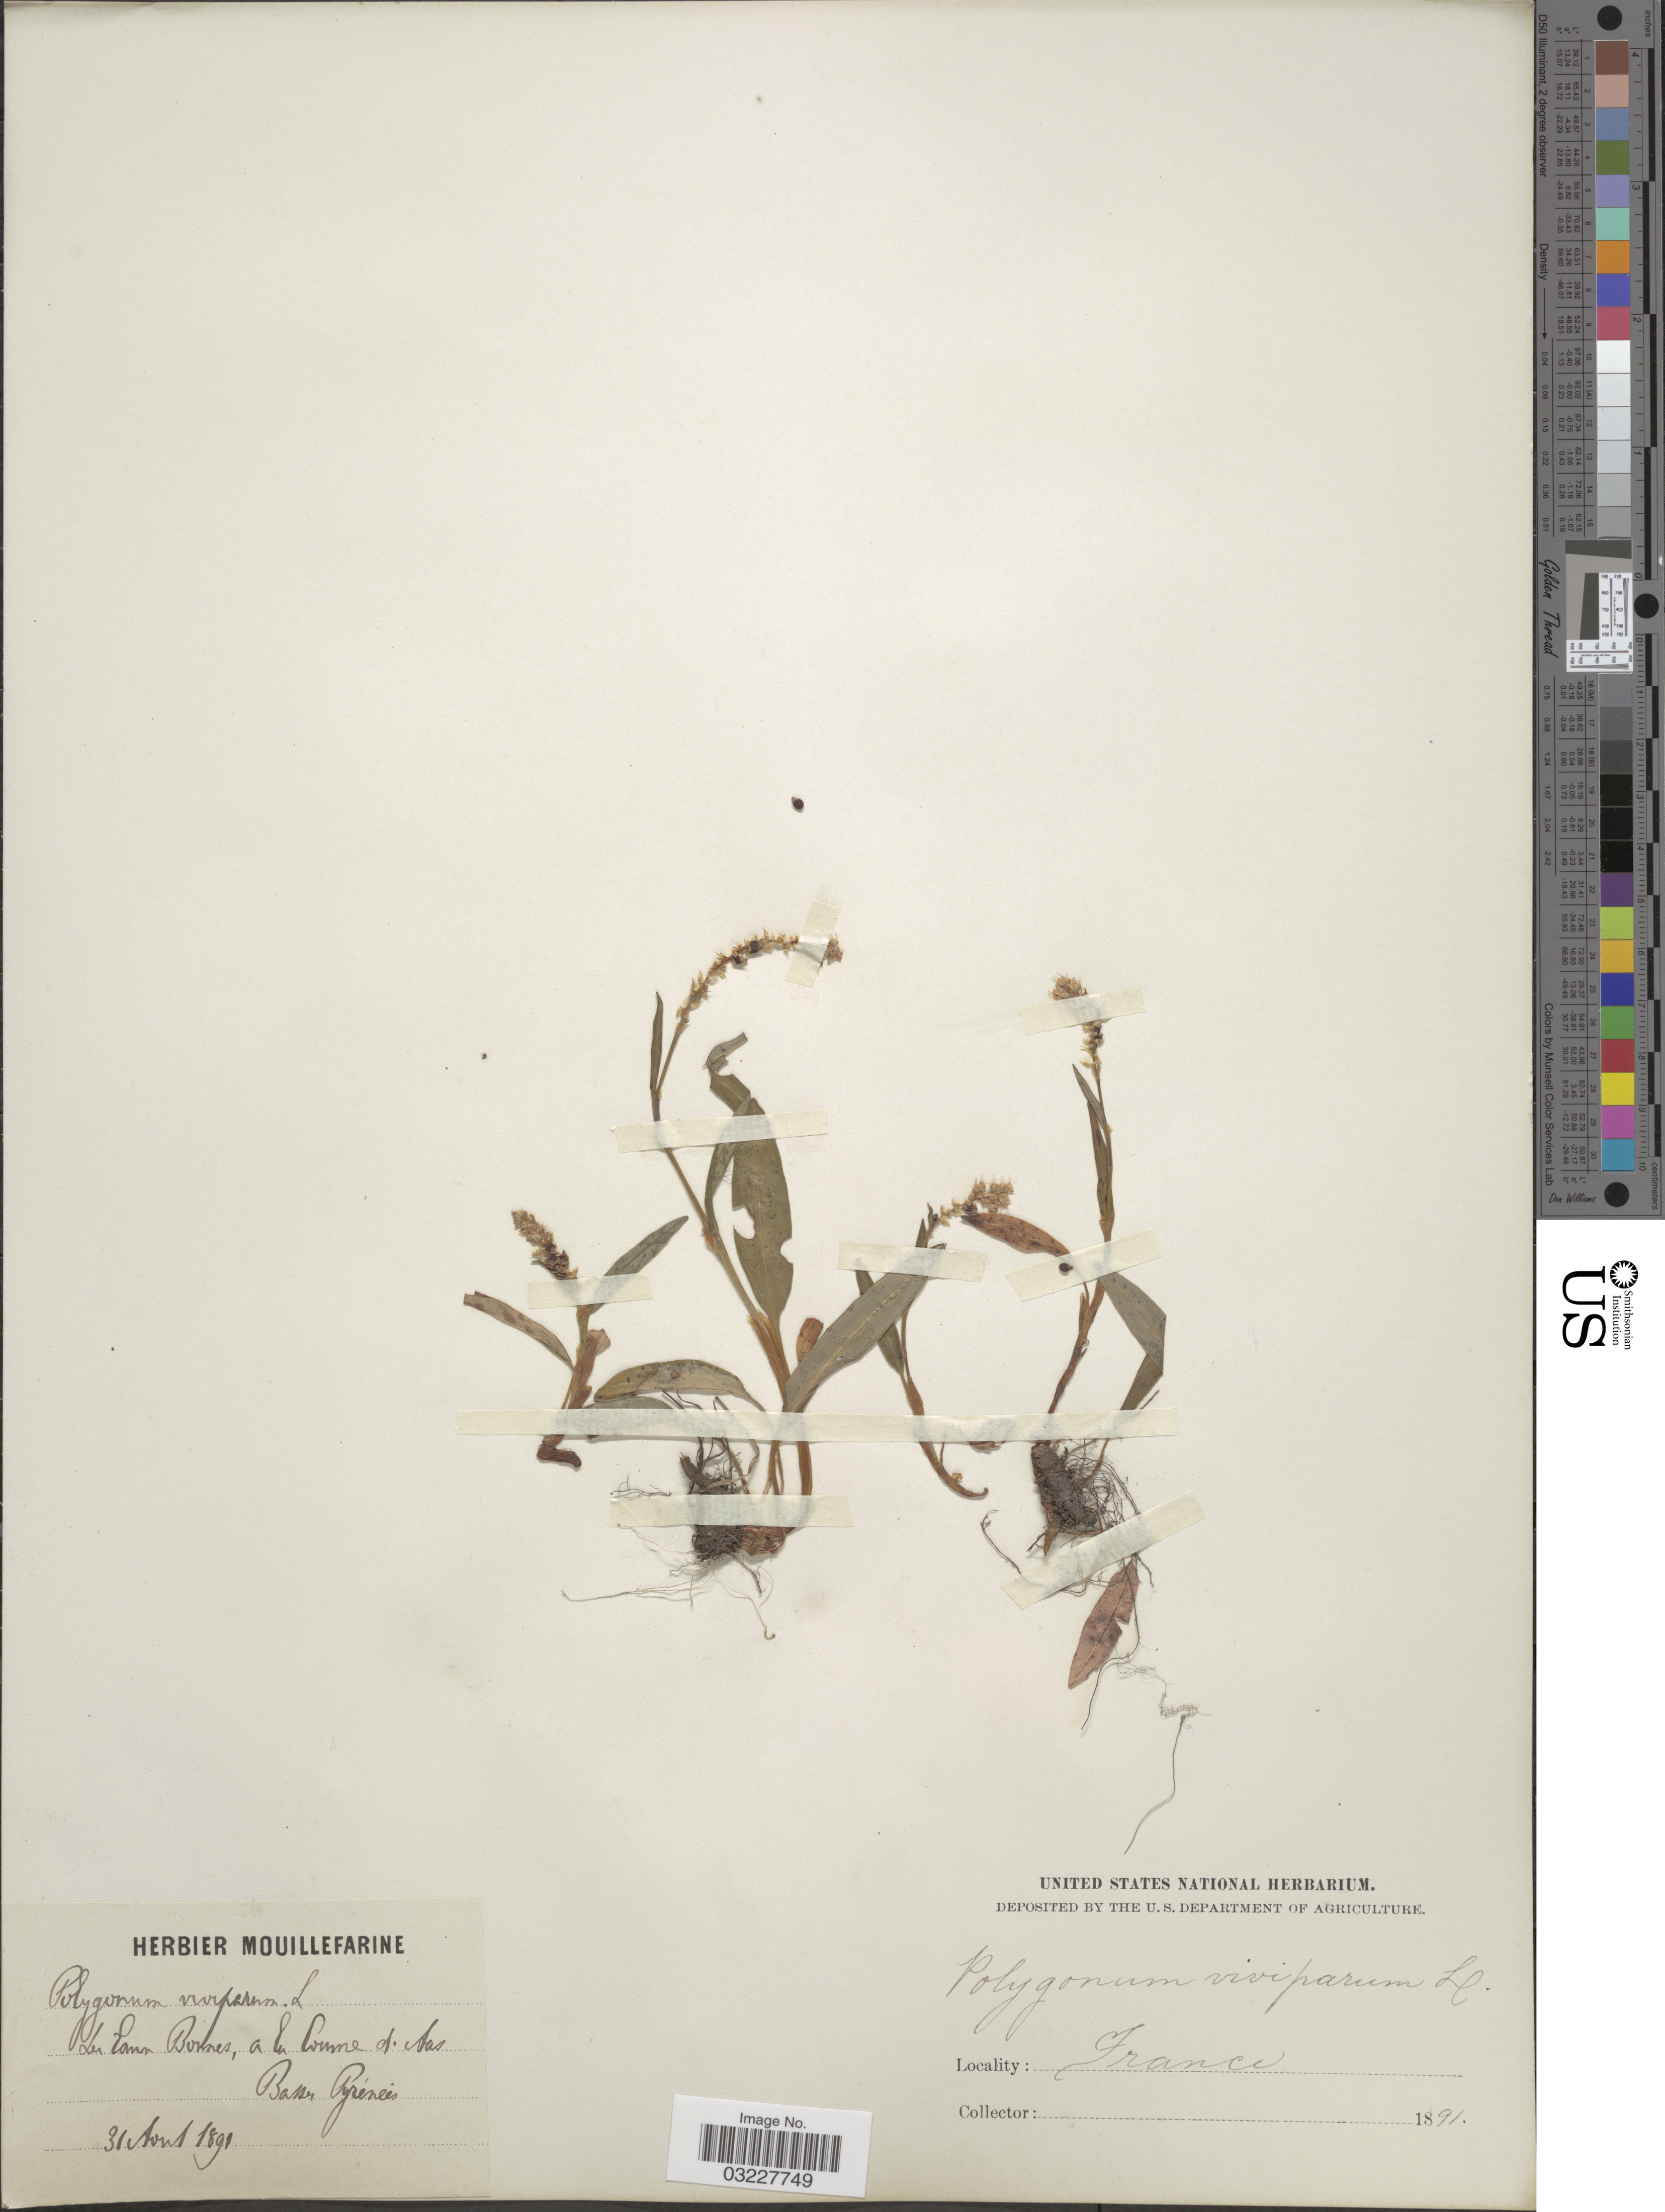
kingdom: Plantae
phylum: Tracheophyta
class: Magnoliopsida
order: Caryophyllales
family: Polygonaceae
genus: Bistorta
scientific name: Bistorta vivipara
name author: (L.) Delarbre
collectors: ex herb. Mouillefarine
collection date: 1891-08-31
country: France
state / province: Nouvelle-Aquitaine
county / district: Pyrénées-Atlantiques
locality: Les Eaux Bonnes, à la Coume d'Aas, Basses Pyrénées.